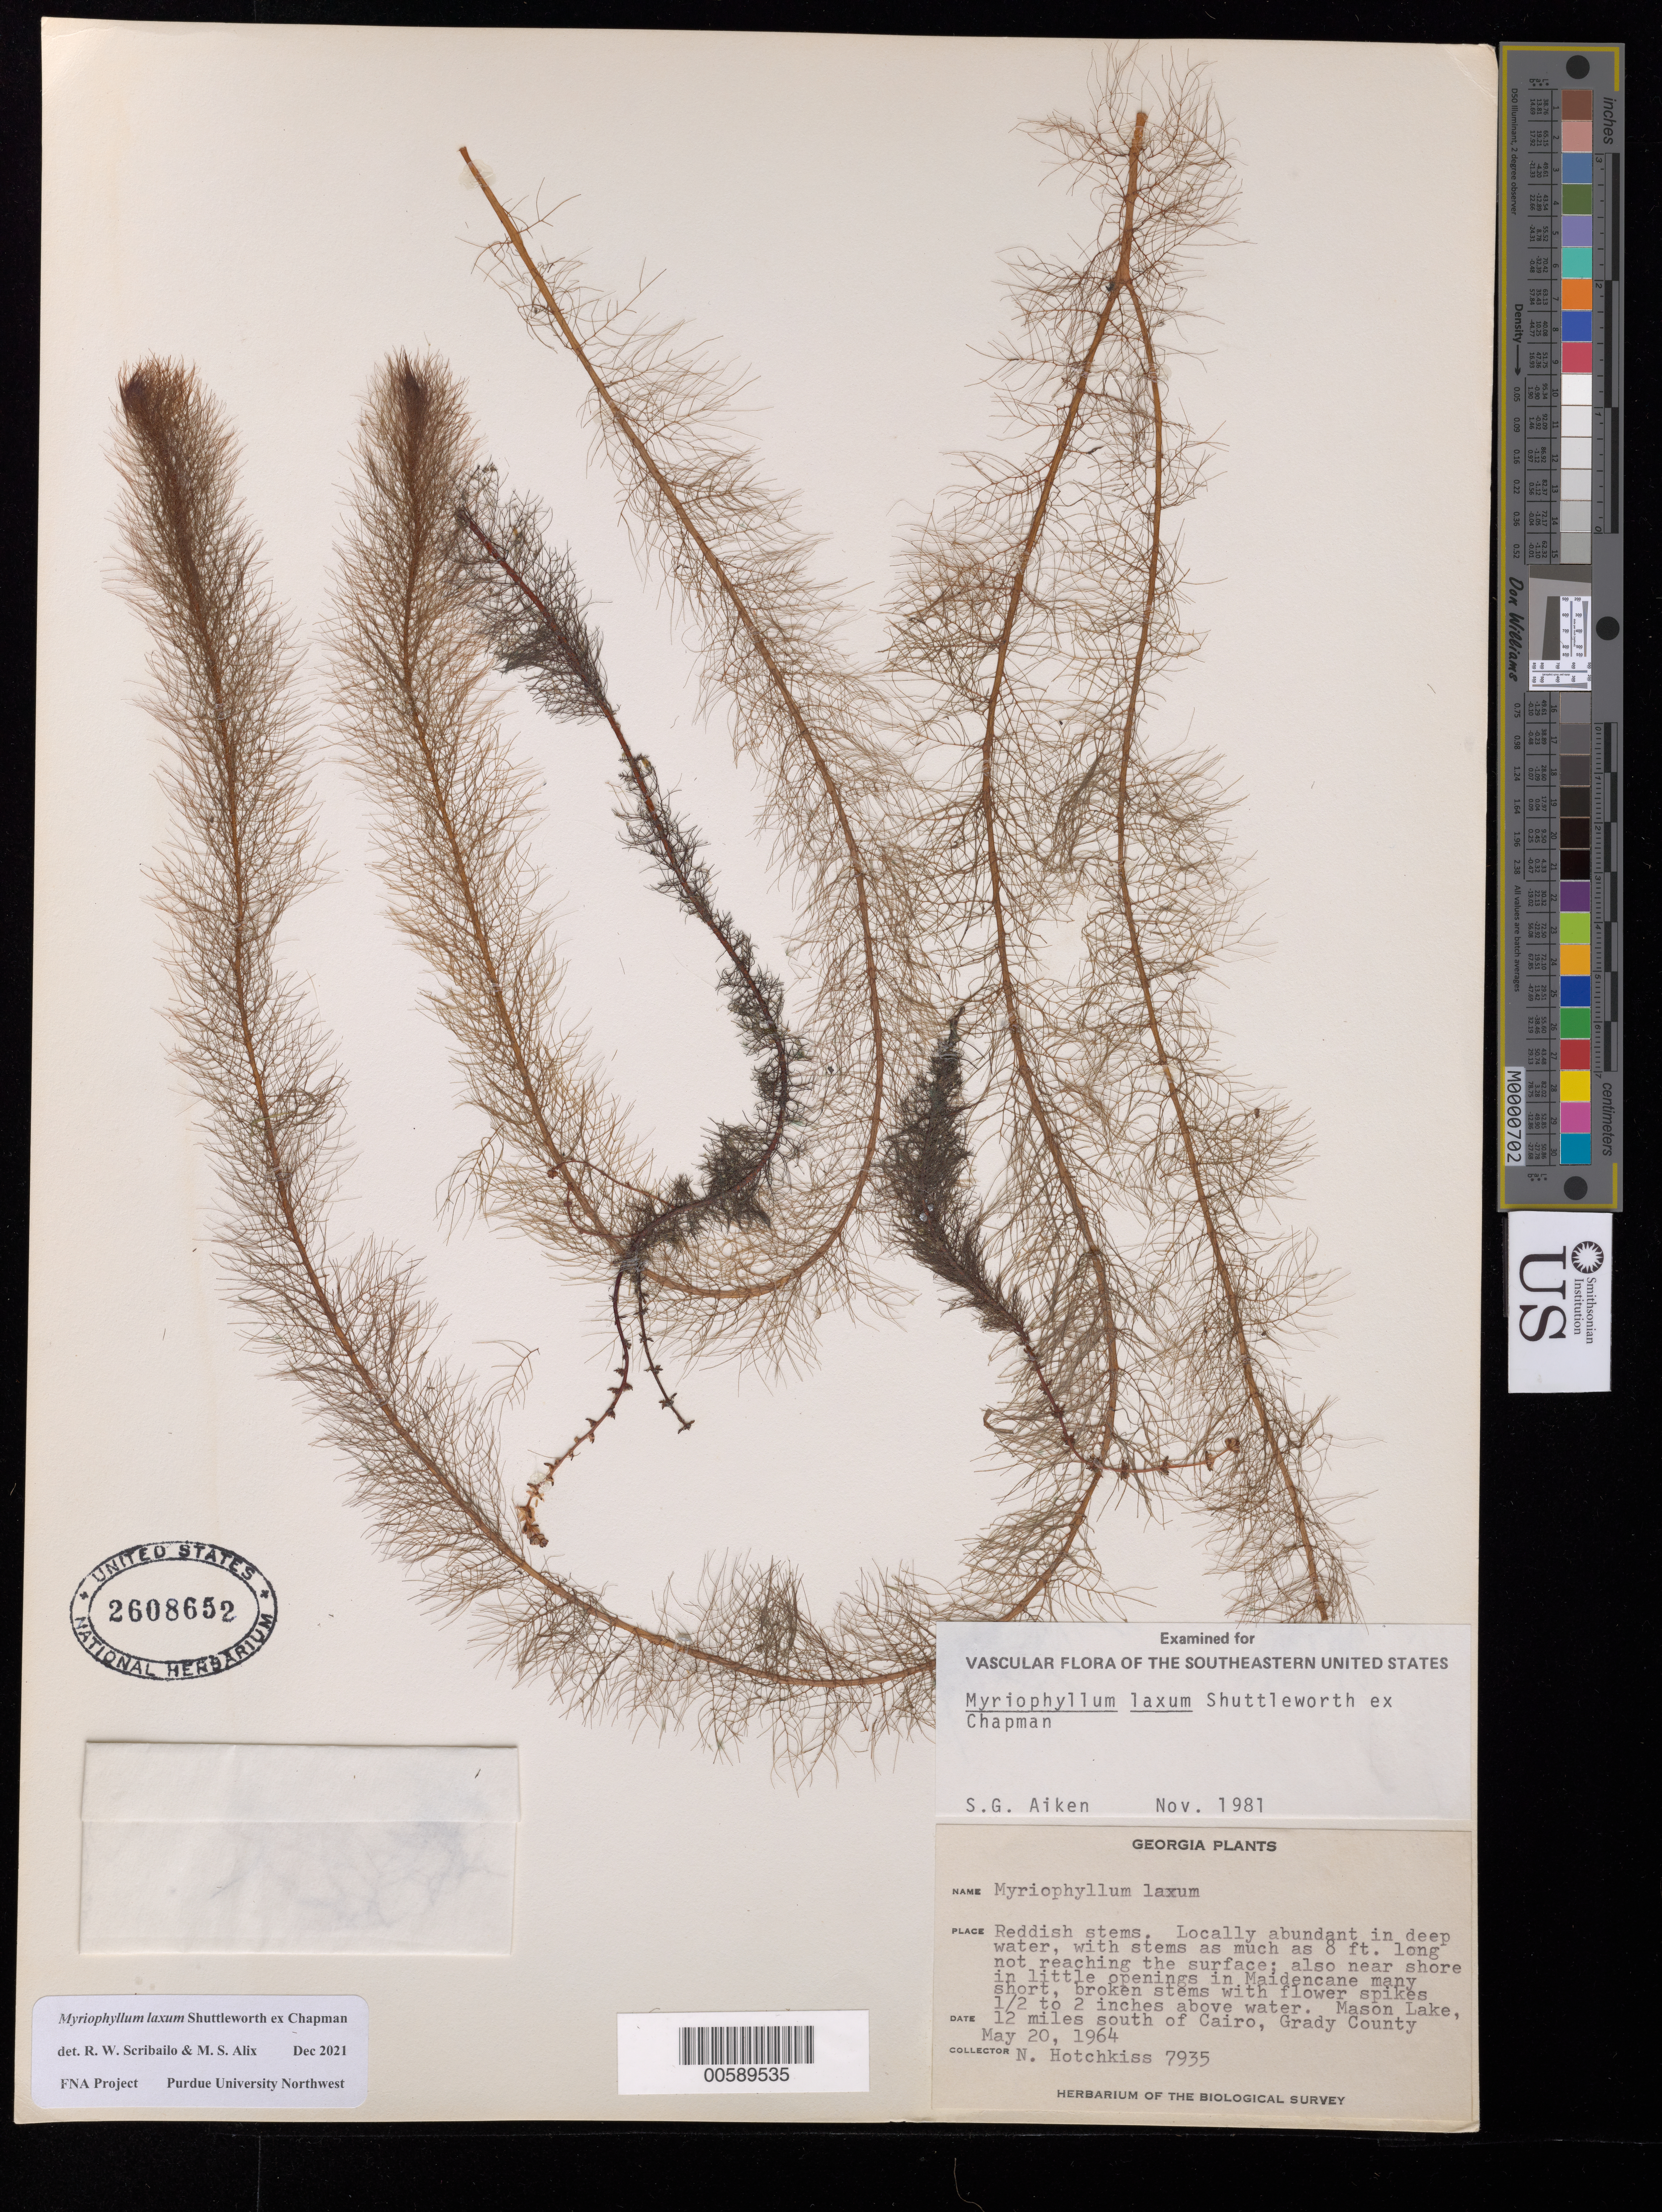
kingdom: Plantae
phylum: Tracheophyta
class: Magnoliopsida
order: Saxifragales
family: Haloragaceae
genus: Myriophyllum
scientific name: Myriophyllum laxum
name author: Shuttlw. ex Chapm.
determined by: Scribailo, R. W.; Alix, M. S.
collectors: N. Hotchkiss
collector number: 7935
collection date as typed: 20 May 1964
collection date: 1964-05-20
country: United States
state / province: Georgia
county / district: Grady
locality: Mason Lake, S of Cairo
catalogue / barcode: US 2608652